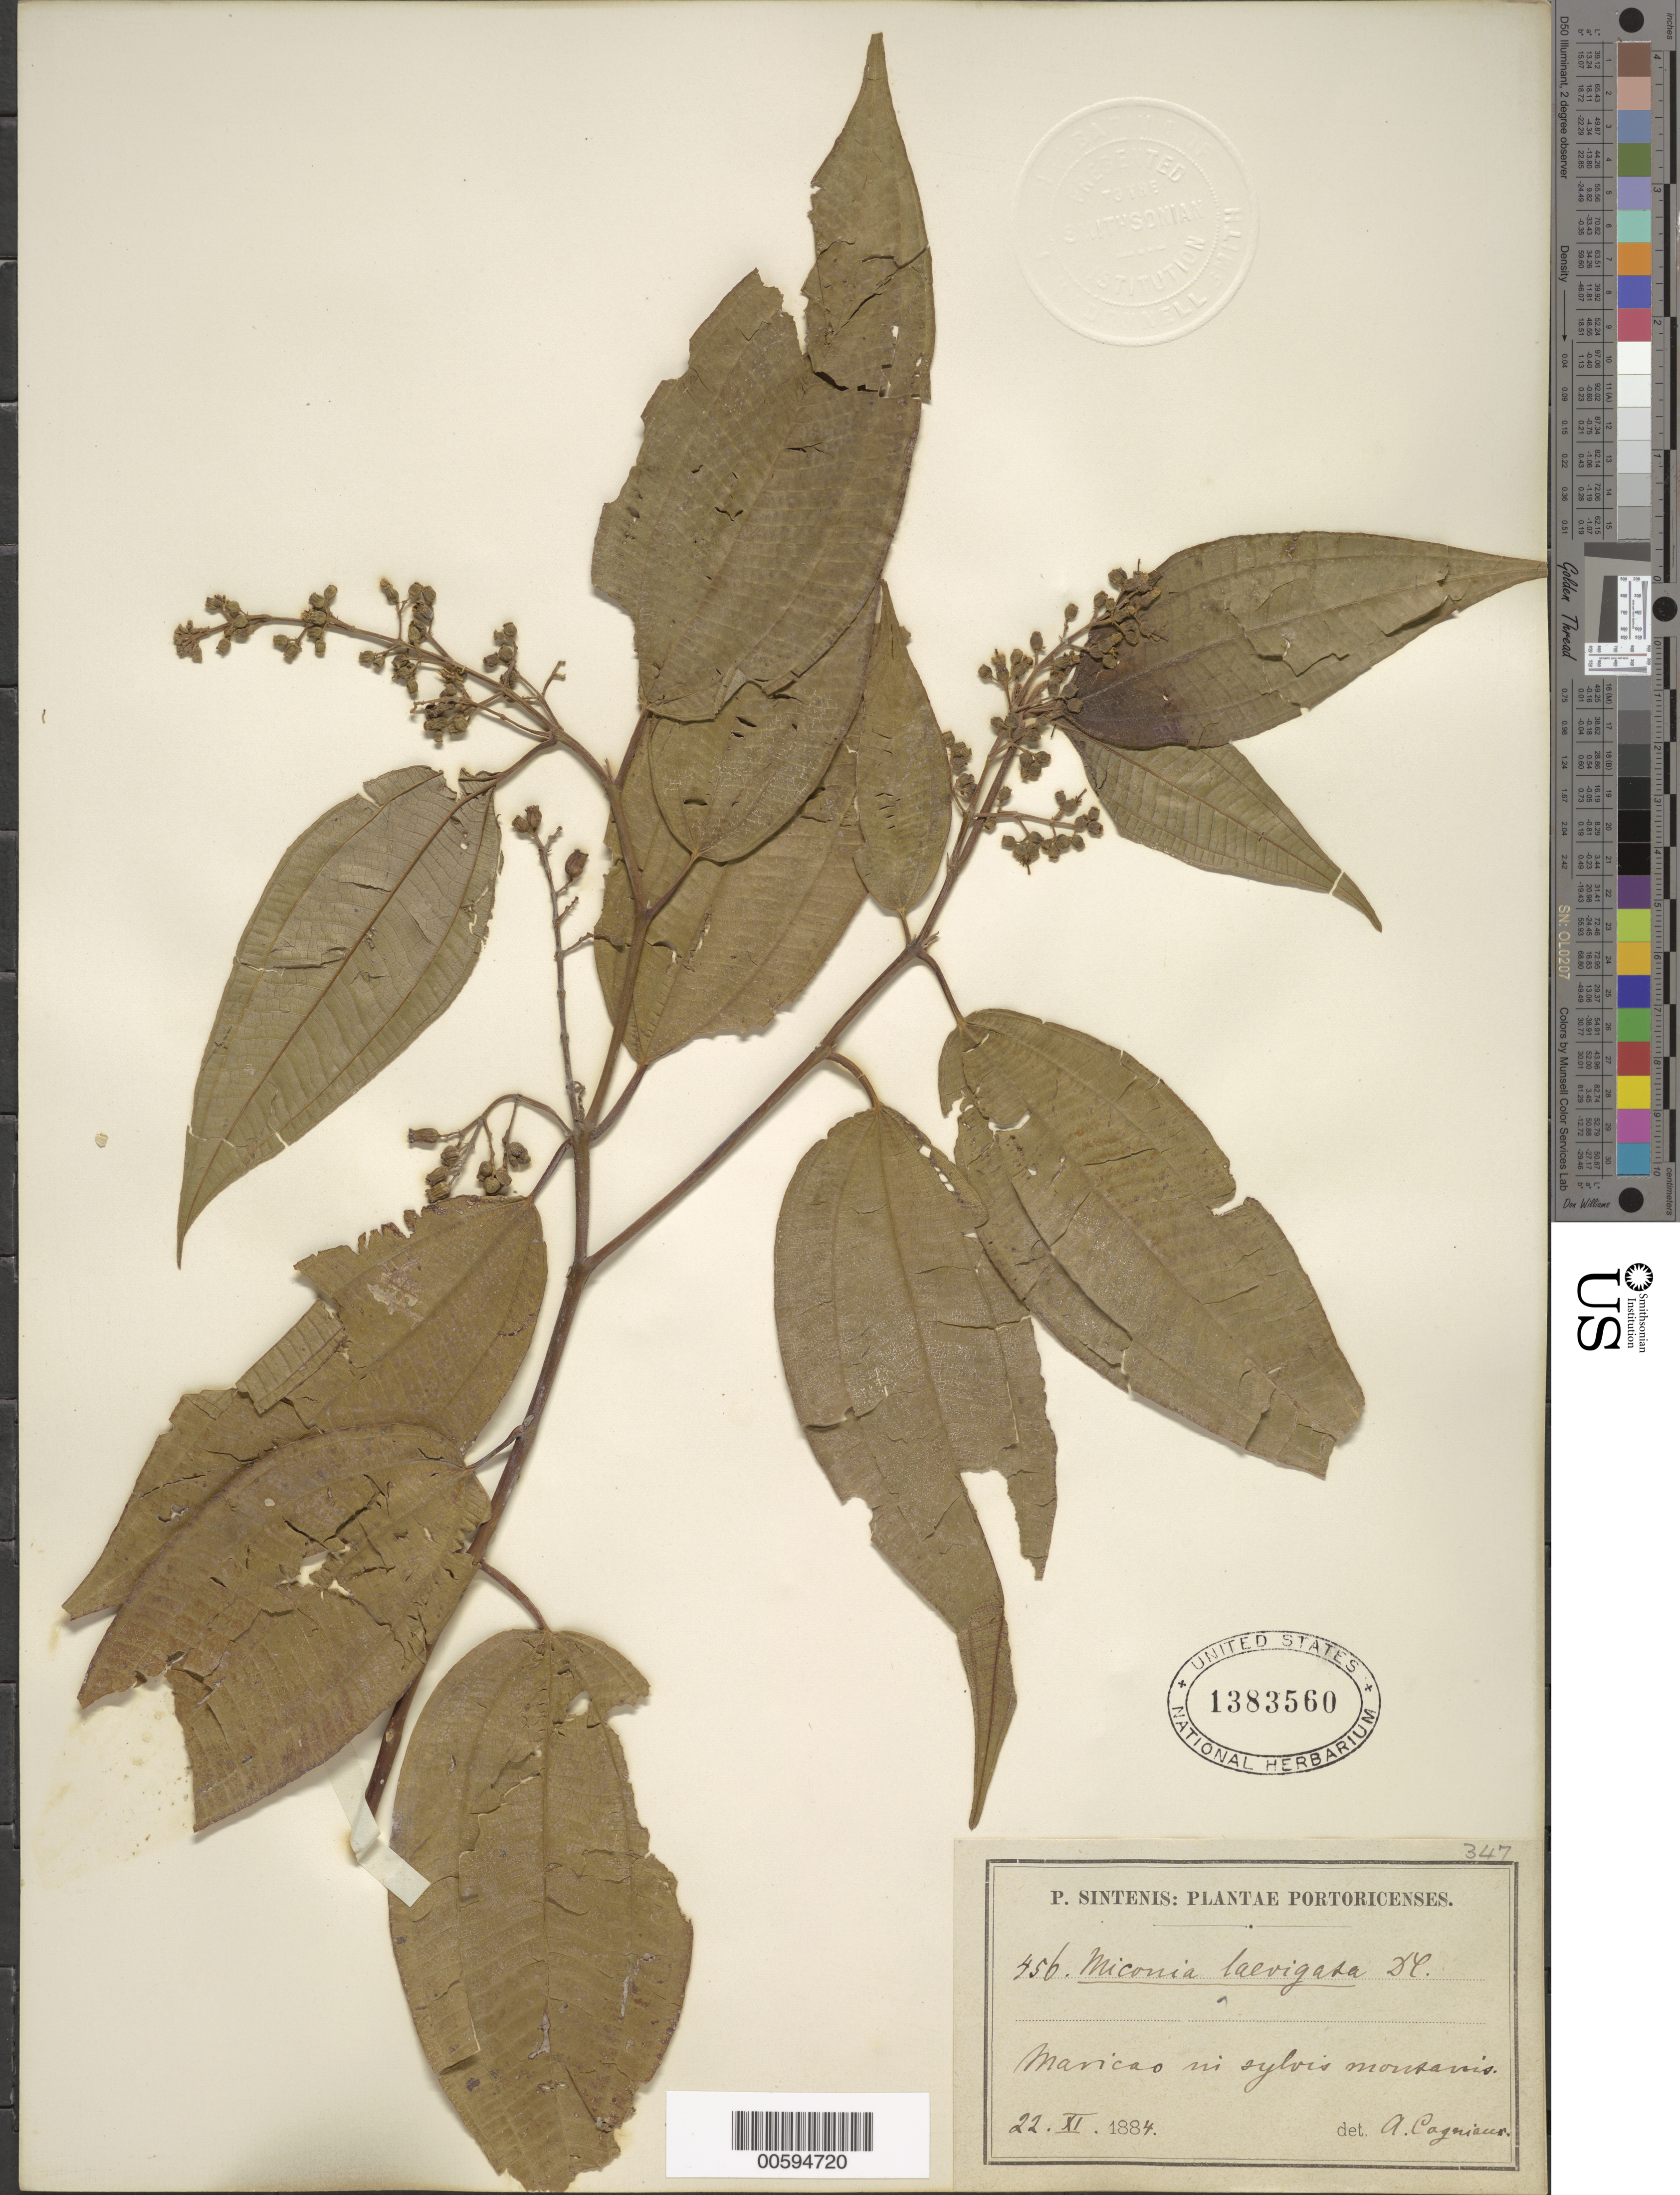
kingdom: Plantae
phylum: Tracheophyta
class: Magnoliopsida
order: Myrtales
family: Melastomataceae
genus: Miconia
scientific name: Miconia laevigata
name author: (L.) D. Don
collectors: P. Sintenis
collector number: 456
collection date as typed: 22 Nov 1884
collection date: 1884-11-22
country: Puerto Rico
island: Greater Antilles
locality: Maricao, in sylvis montanis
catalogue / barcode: US 1383560